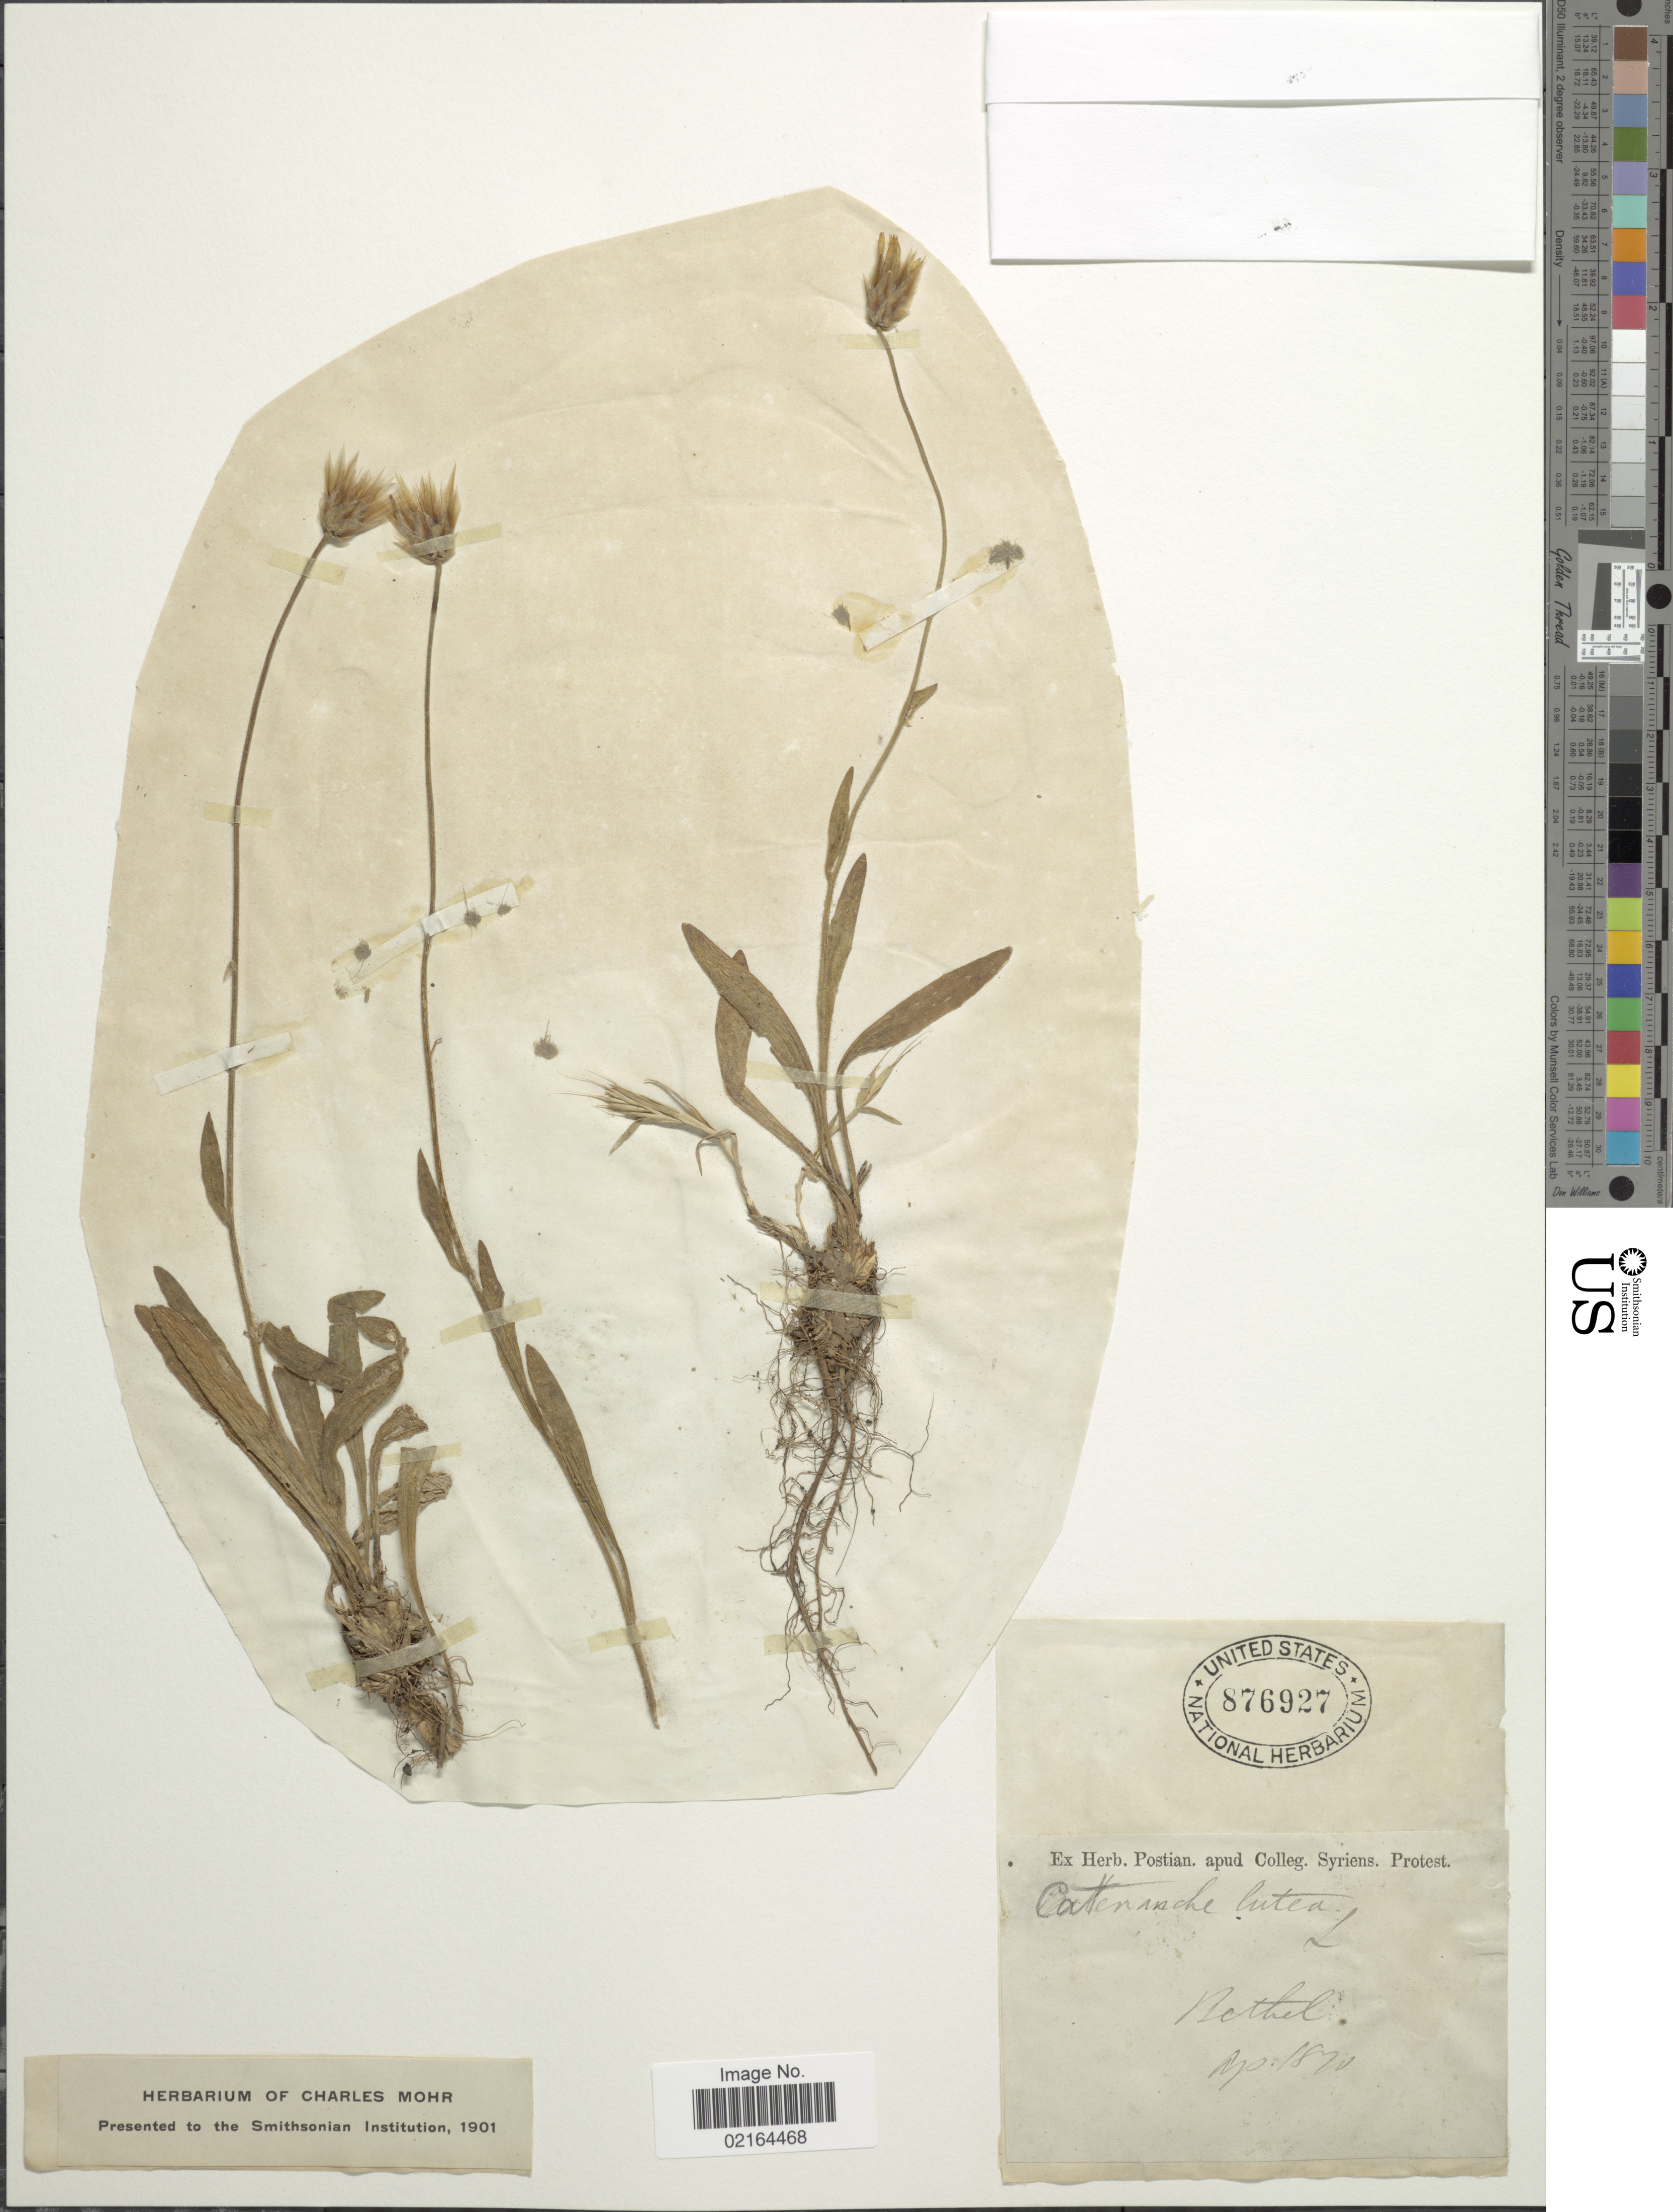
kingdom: Plantae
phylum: Tracheophyta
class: Magnoliopsida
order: Asterales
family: Asteraceae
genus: Catananche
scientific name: Catananche lutea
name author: L.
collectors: ex herb. Postian. apud Colleg. Syriens. Protest. USE "Fannie P. A. Shepard" (10308853) AS PRIMARY COLLECTOR INSTEAD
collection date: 1890-04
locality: Bethel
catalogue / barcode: US 876927